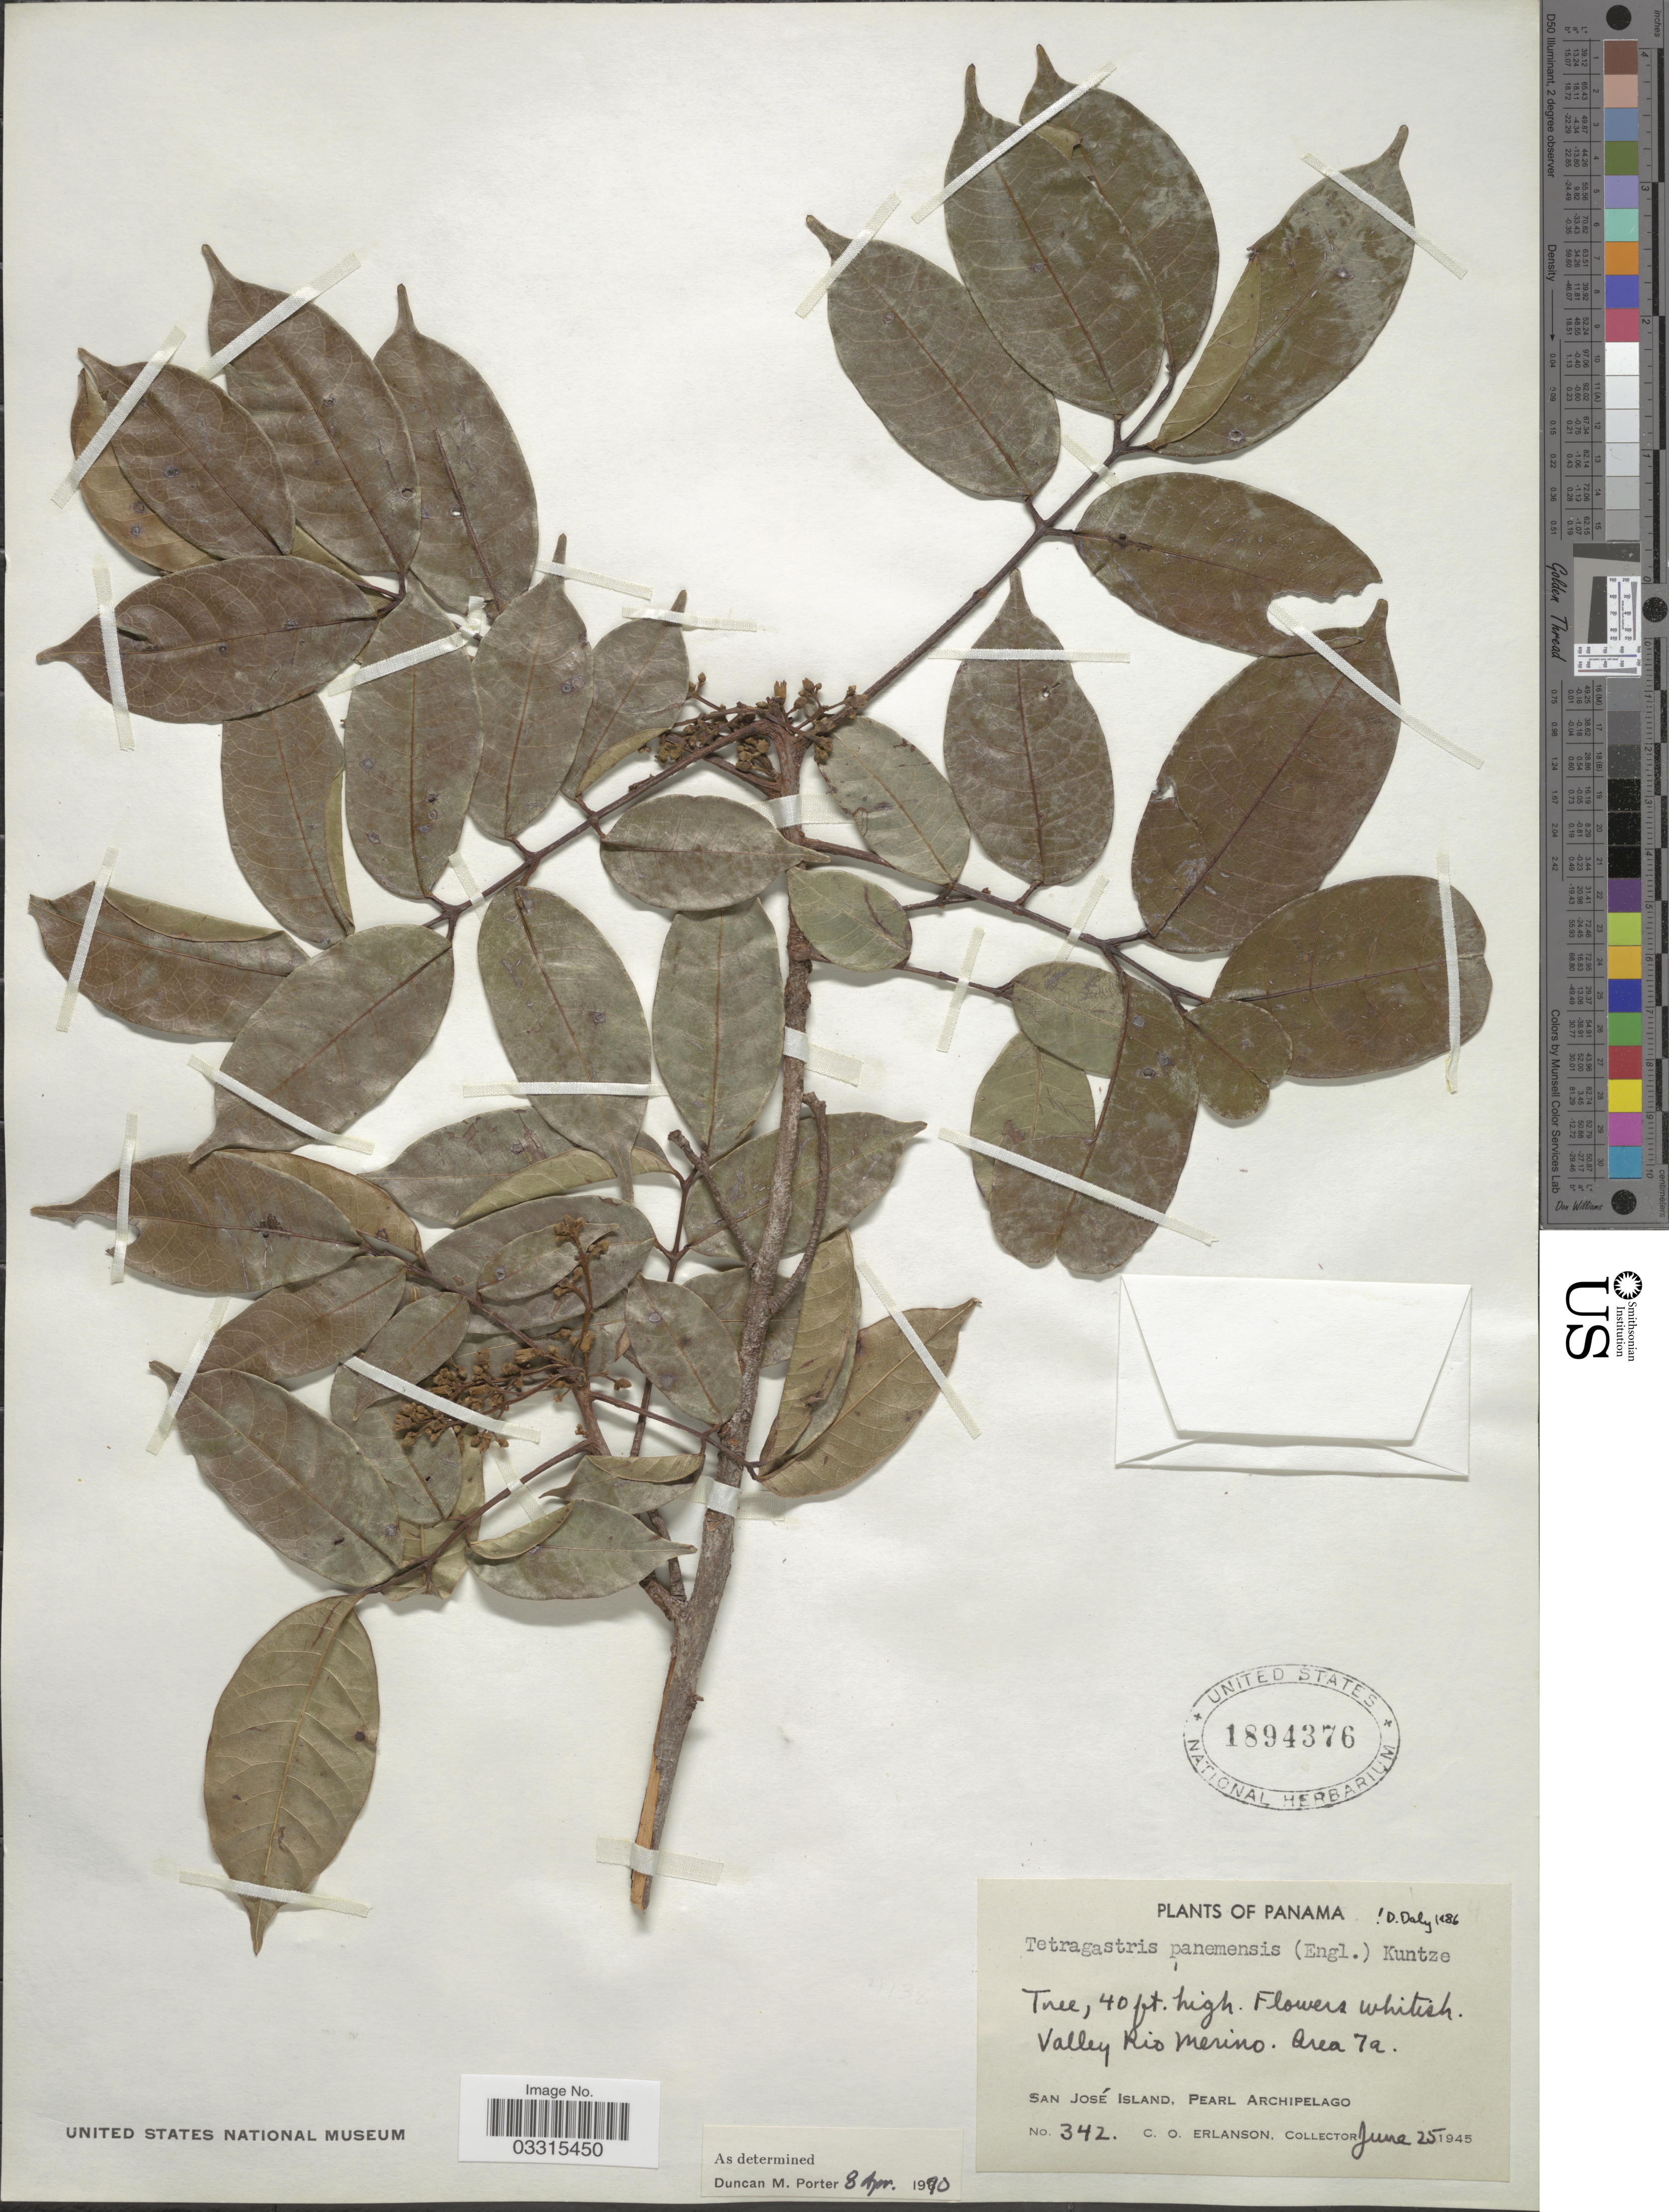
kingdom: Plantae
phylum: Tracheophyta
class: Magnoliopsida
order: Sapindales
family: Burseraceae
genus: Protium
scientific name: Protium stevensonii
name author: (Standl.) Daly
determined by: Daly, Douglas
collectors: C. O. Erlanson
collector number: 342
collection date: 1945-06-25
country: Panama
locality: Valley Rio Merino. Area 7a. San José Island, Pearl Archipelago.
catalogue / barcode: US 1894376